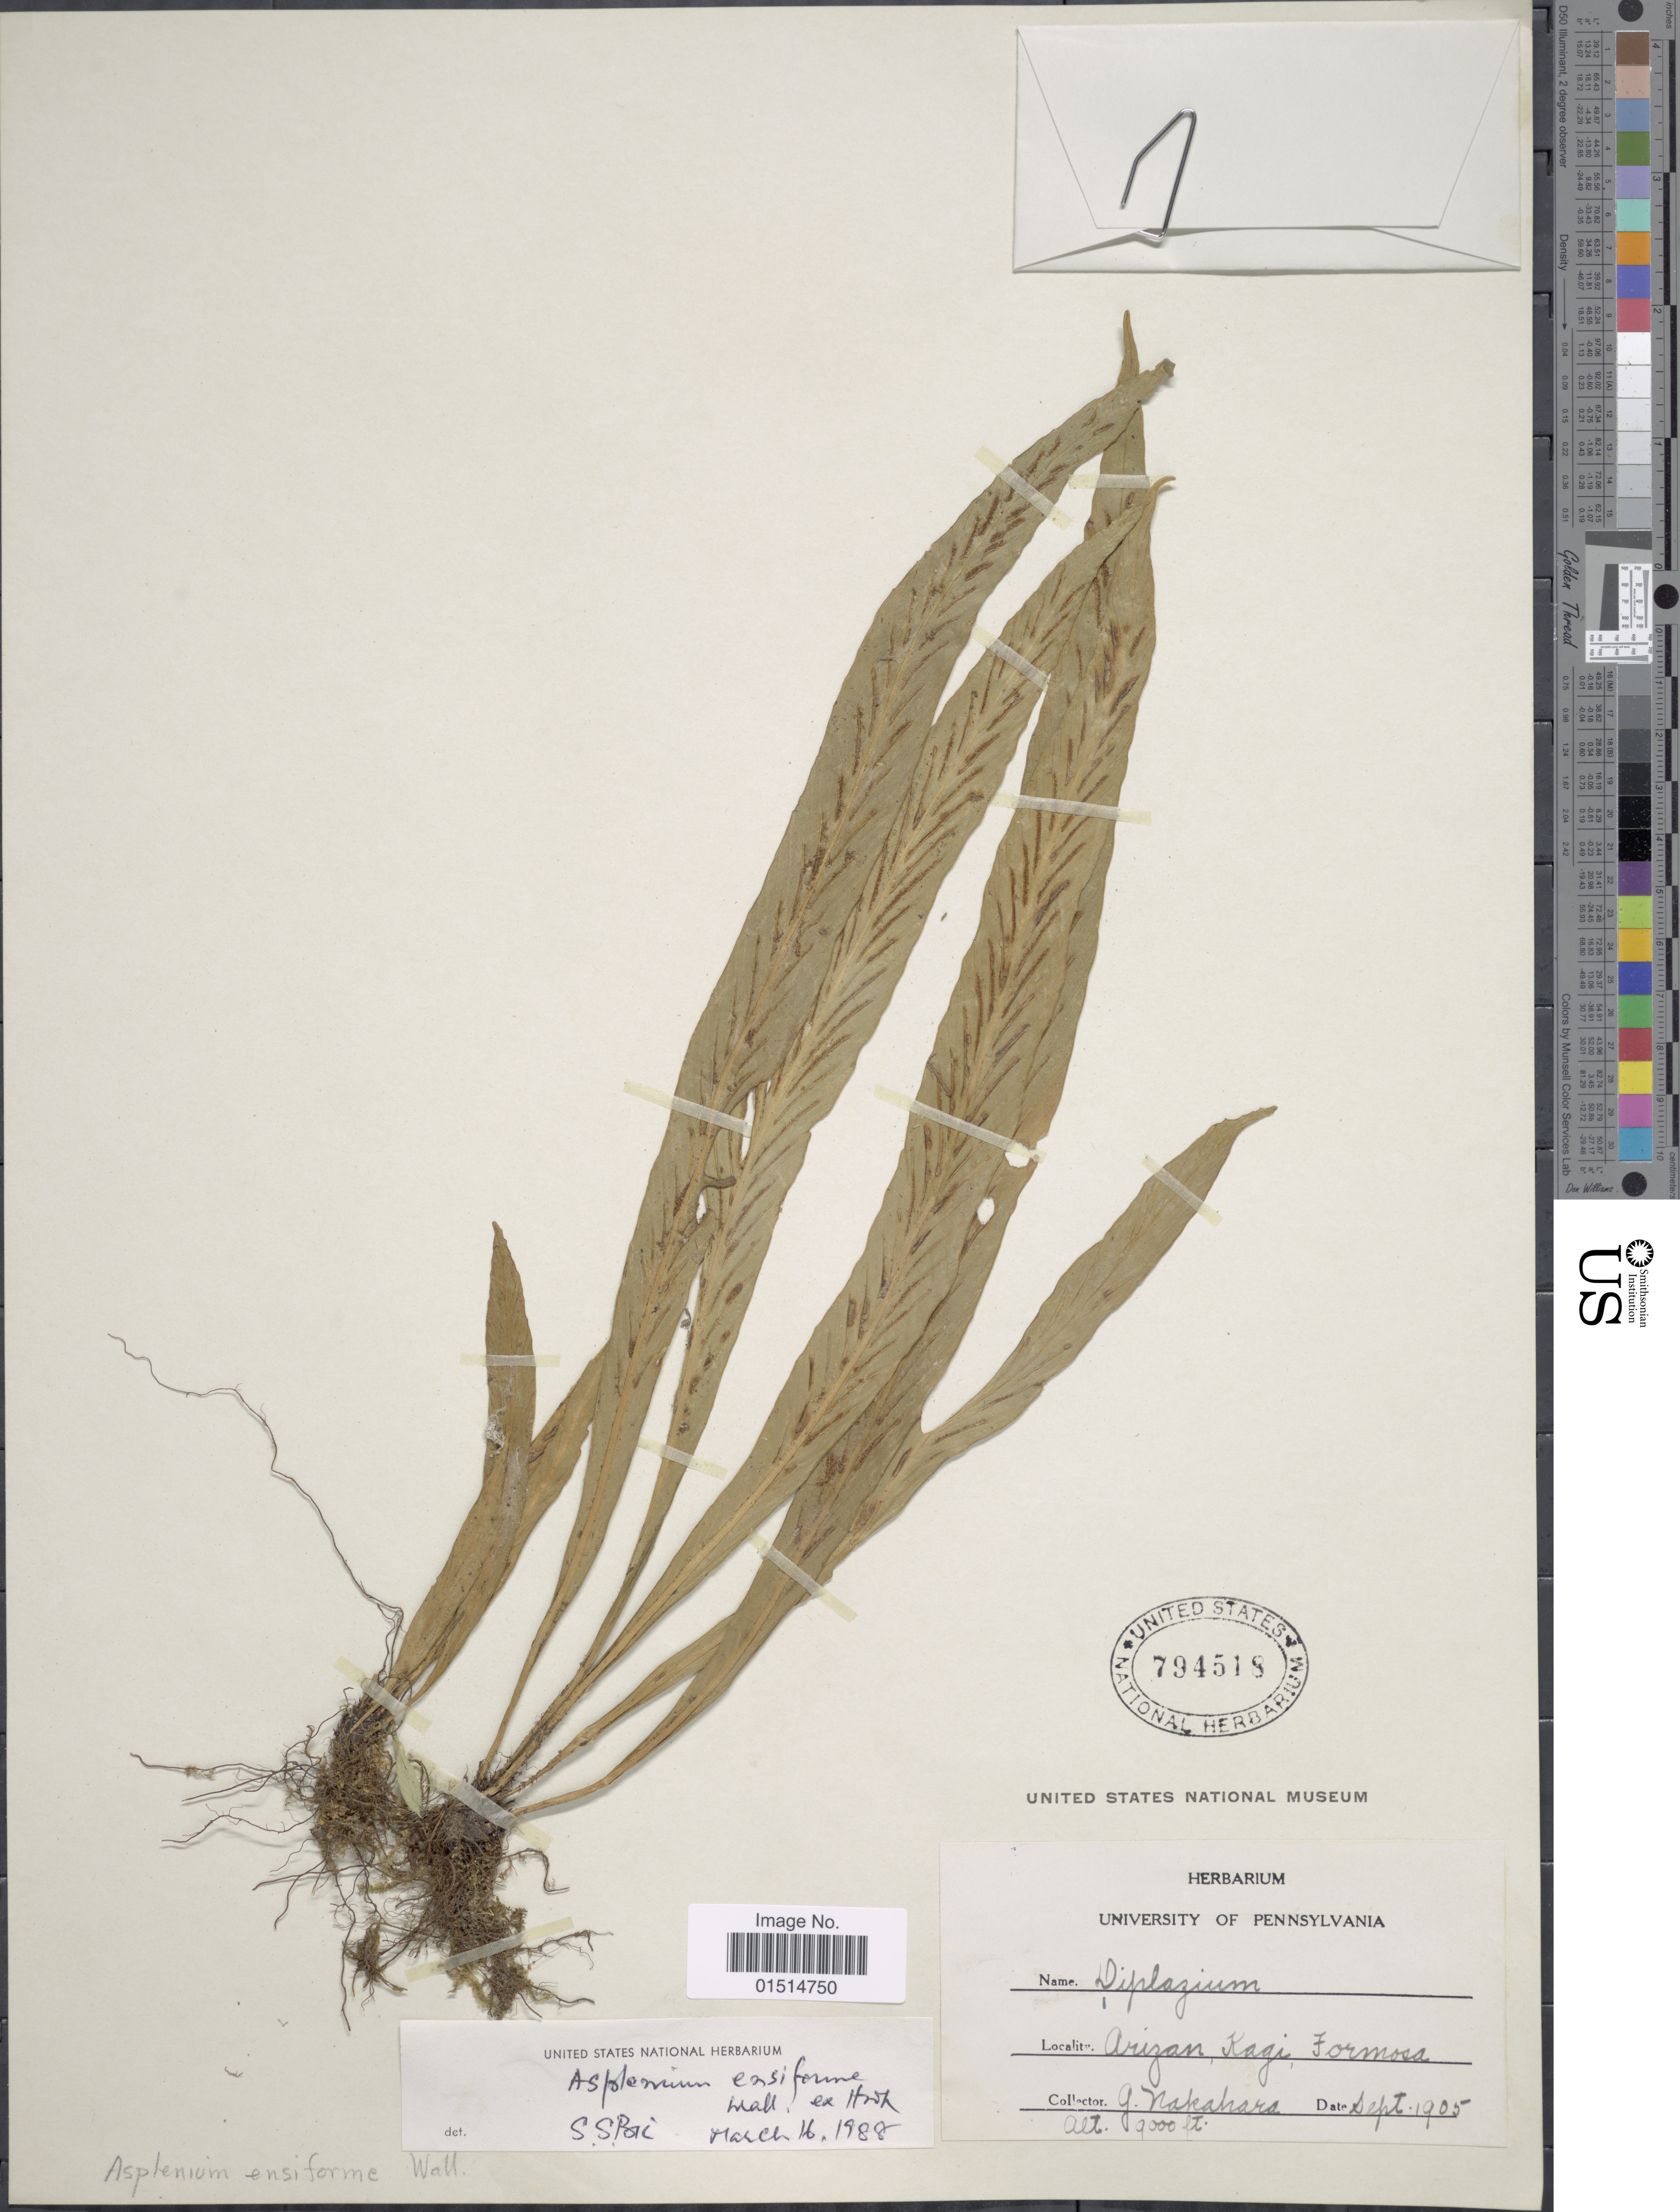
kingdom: Plantae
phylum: Tracheophyta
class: Polypodiopsida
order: Polypodiales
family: Aspleniaceae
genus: Asplenium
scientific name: Asplenium ensiforme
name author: Wall. ex Hook. & Grev.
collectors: G. Nakahara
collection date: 1905-09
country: Taiwan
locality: Arizan, Kagi, Formosa.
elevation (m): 2743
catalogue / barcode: US 794518